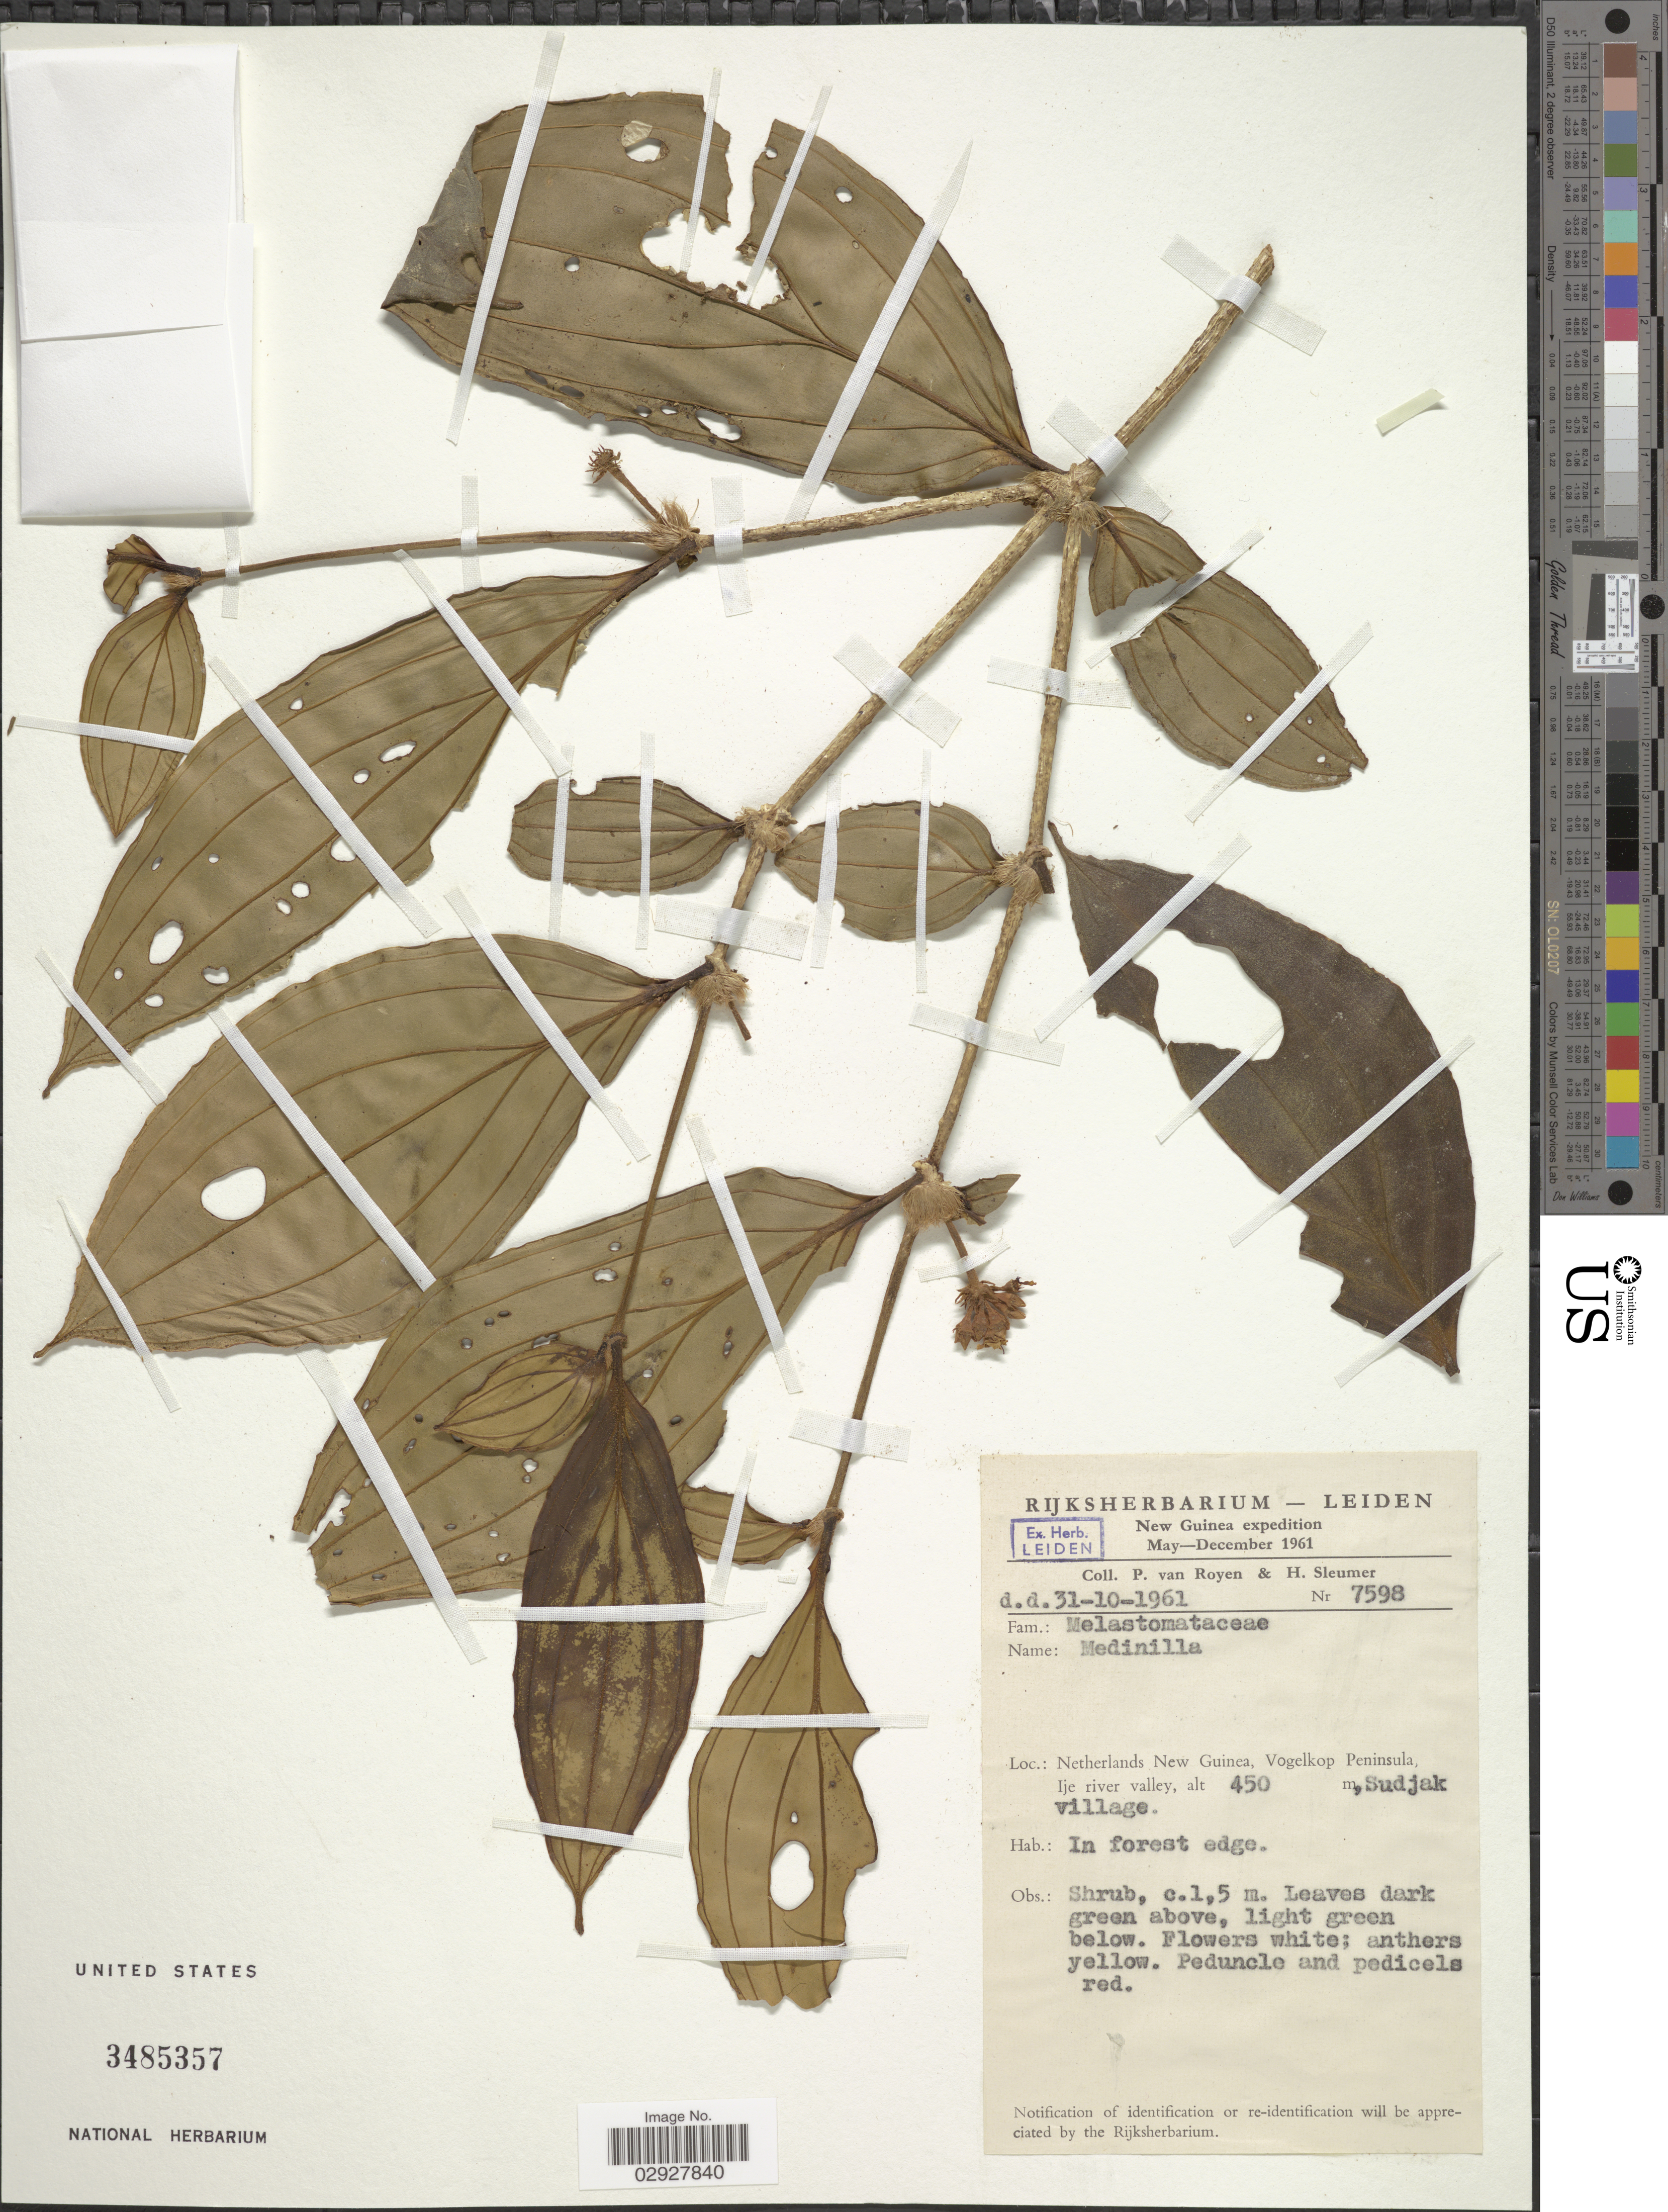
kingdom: Plantae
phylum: Tracheophyta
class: Magnoliopsida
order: Myrtales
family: Melastomataceae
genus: Medinilla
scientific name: Medinilla sp.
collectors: P. van Royen & H. O. Sleumer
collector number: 7598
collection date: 1961-10-31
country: Indonesia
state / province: Papua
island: New Guinea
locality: Netherlands New Guinea, Vogelkop Peninsula, Ije river valley, Sudjak village.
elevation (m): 450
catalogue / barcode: US 3485357